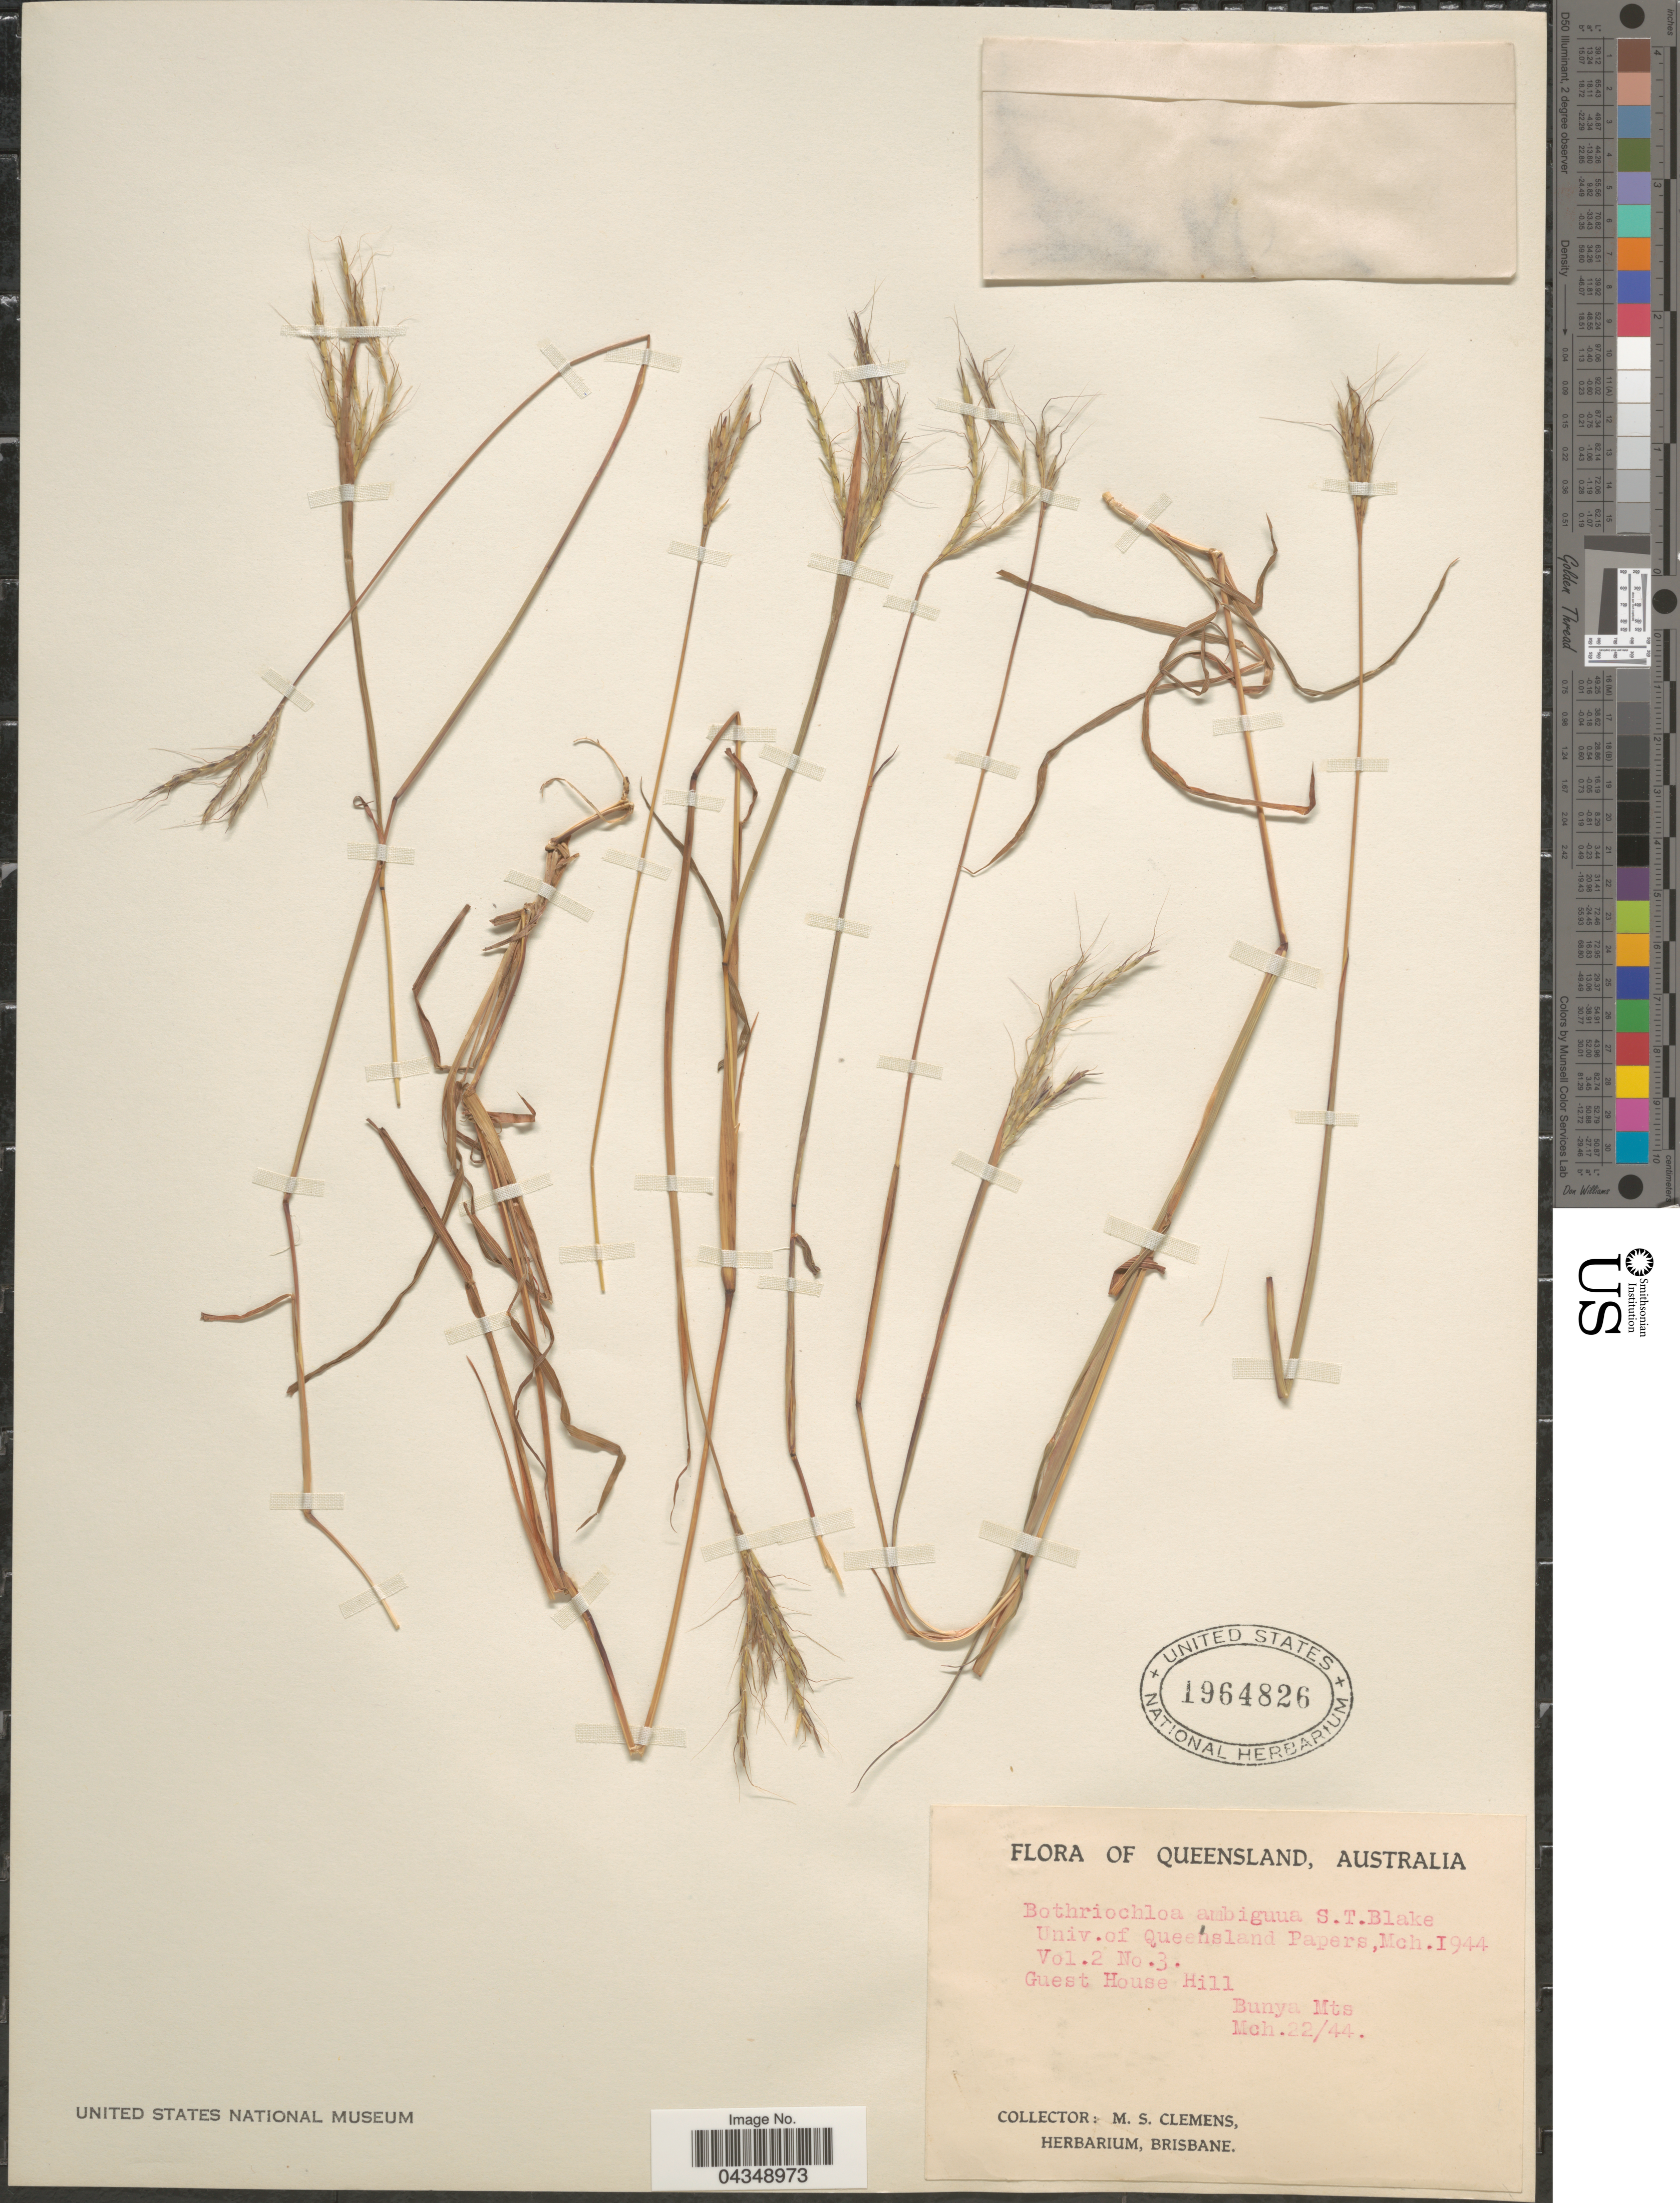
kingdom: Plantae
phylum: Tracheophyta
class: Liliopsida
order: Poales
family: Poaceae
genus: Bothriochloa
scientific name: Bothriochloa macra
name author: (Steud.) S.T. Blake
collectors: M. S. Clemens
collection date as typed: Transcribed d/m/y: 22/3/44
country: Australia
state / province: Queensland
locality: Guest House Hill. Bunya Mts.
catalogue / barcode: US 1964826